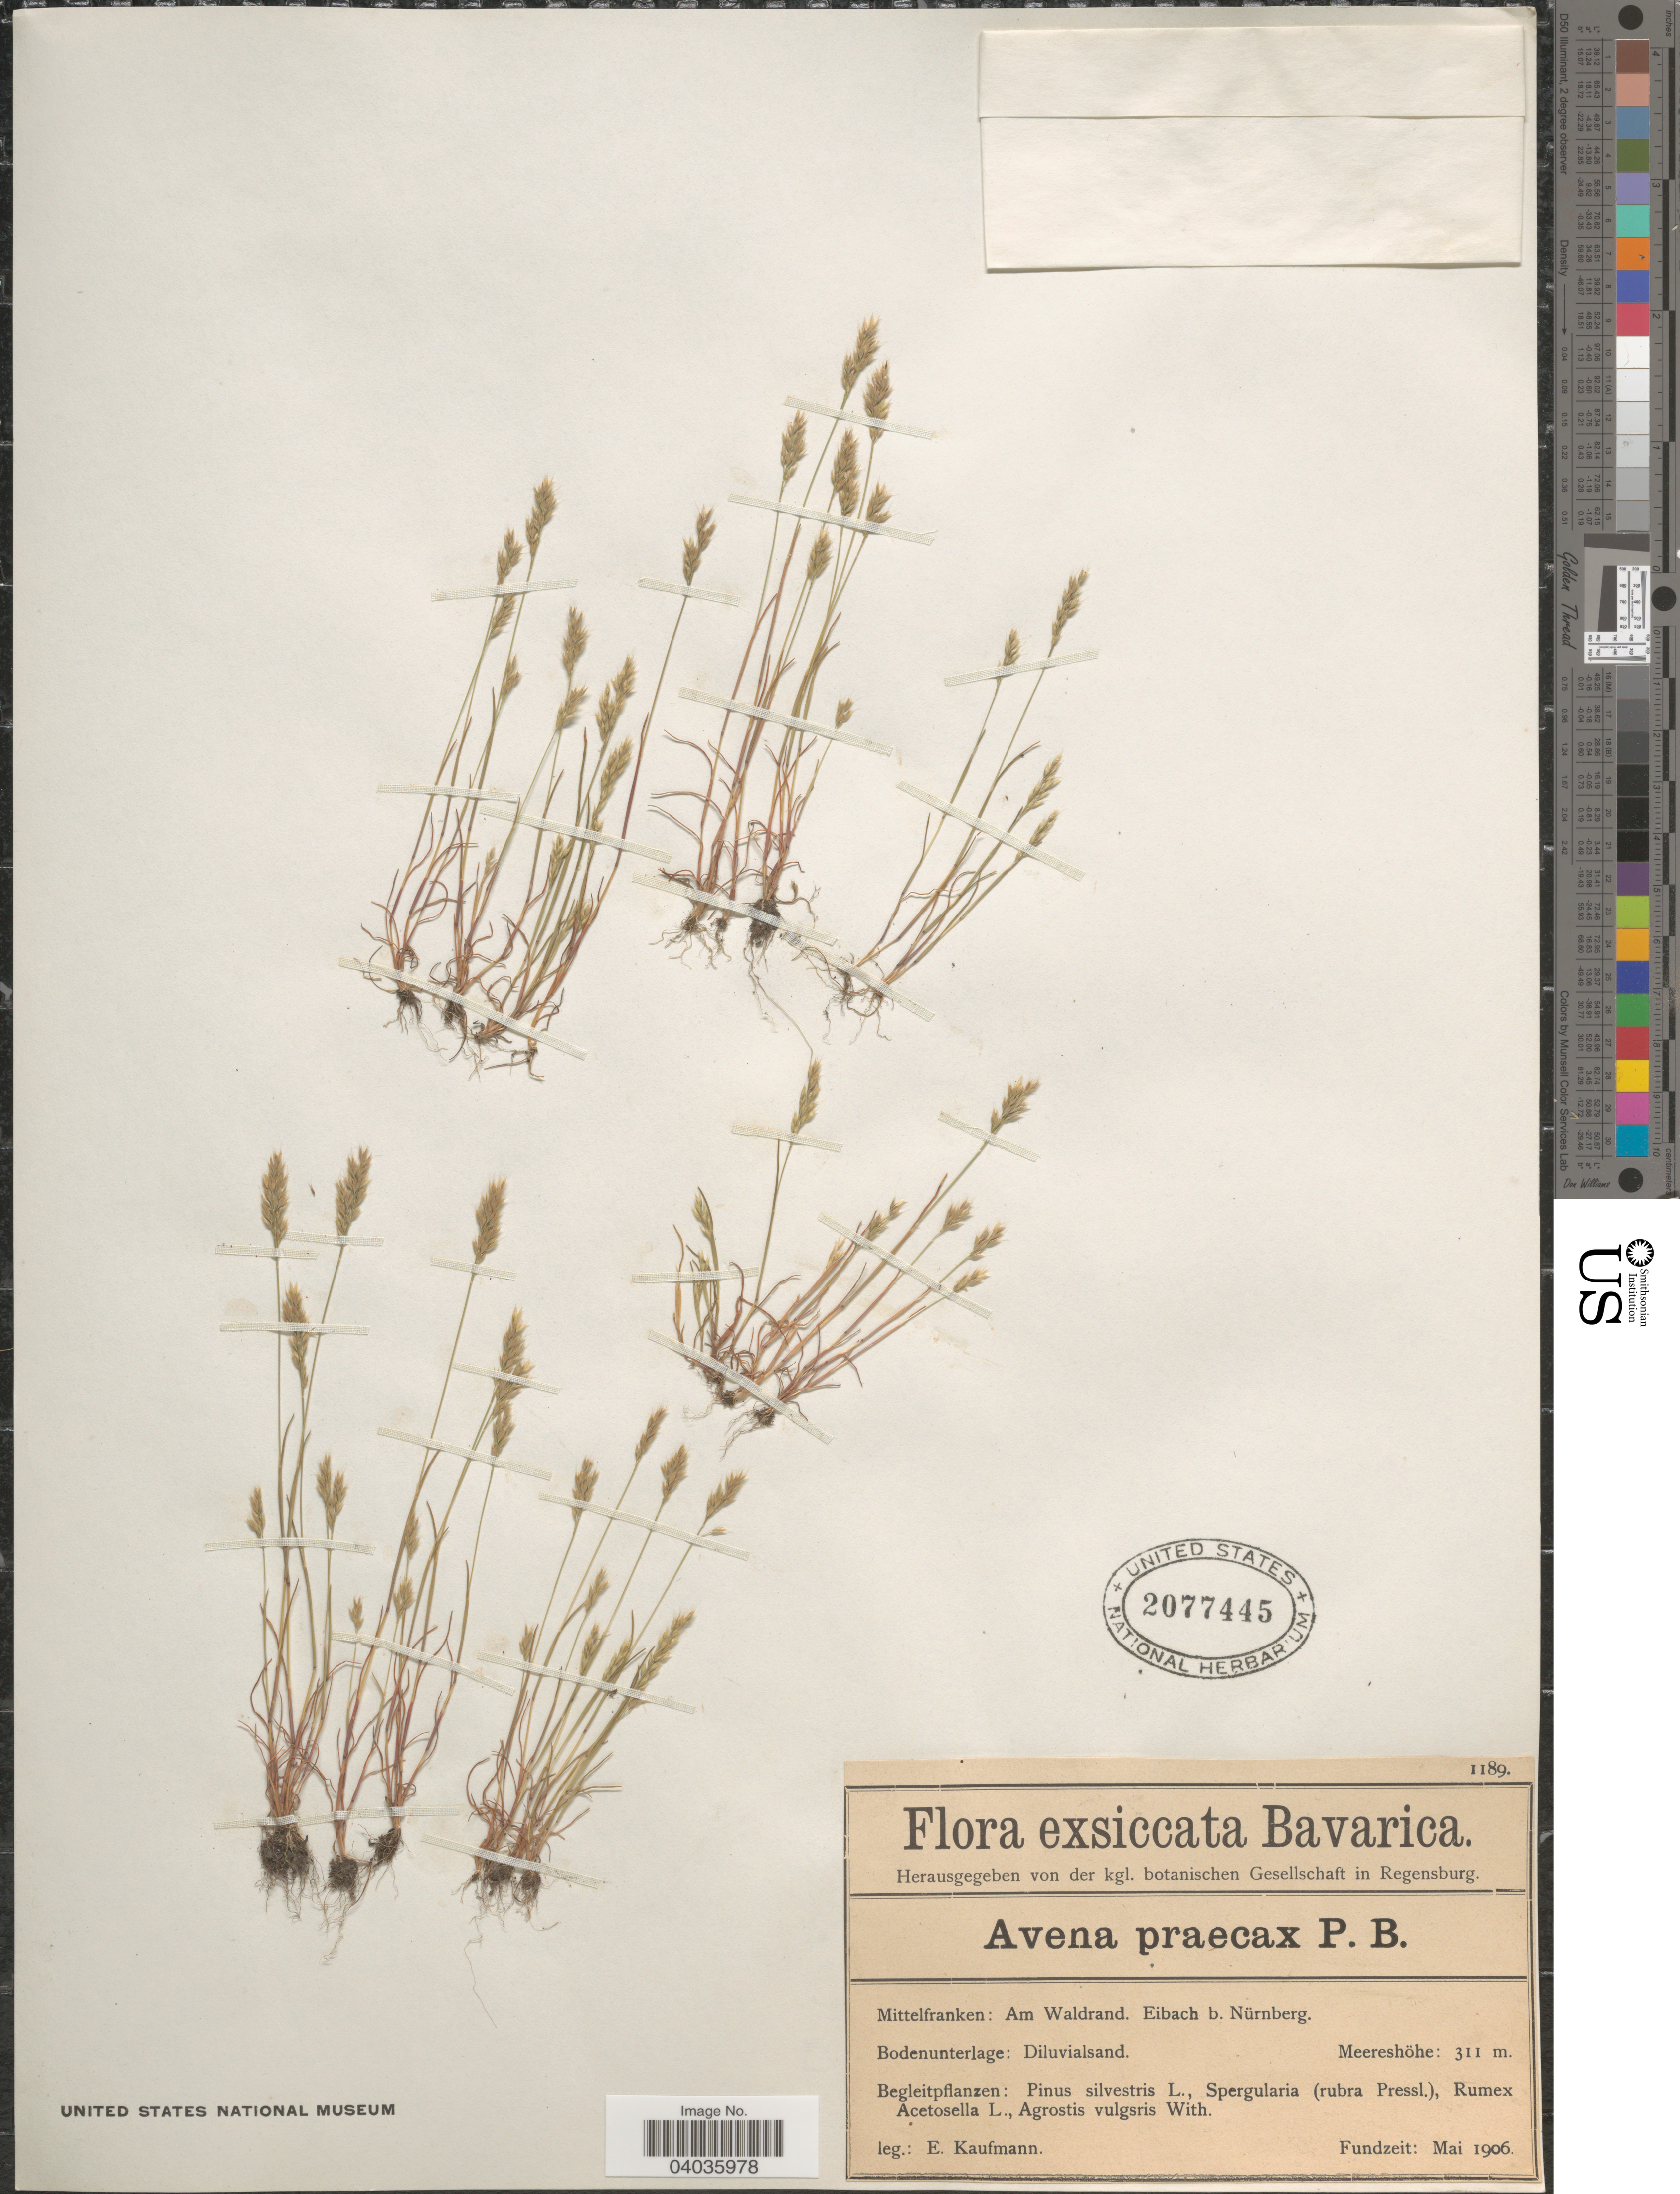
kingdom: Plantae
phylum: Tracheophyta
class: Liliopsida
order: Poales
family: Poaceae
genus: Aira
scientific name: Aira praecox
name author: L.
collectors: E. Kaufmann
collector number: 1189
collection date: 1906-05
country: Germany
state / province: Bayern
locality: Bavarica. Mittelfranken: Am Waldrand. Eibach b. Nürnberg.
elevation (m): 311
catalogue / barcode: US 2077445